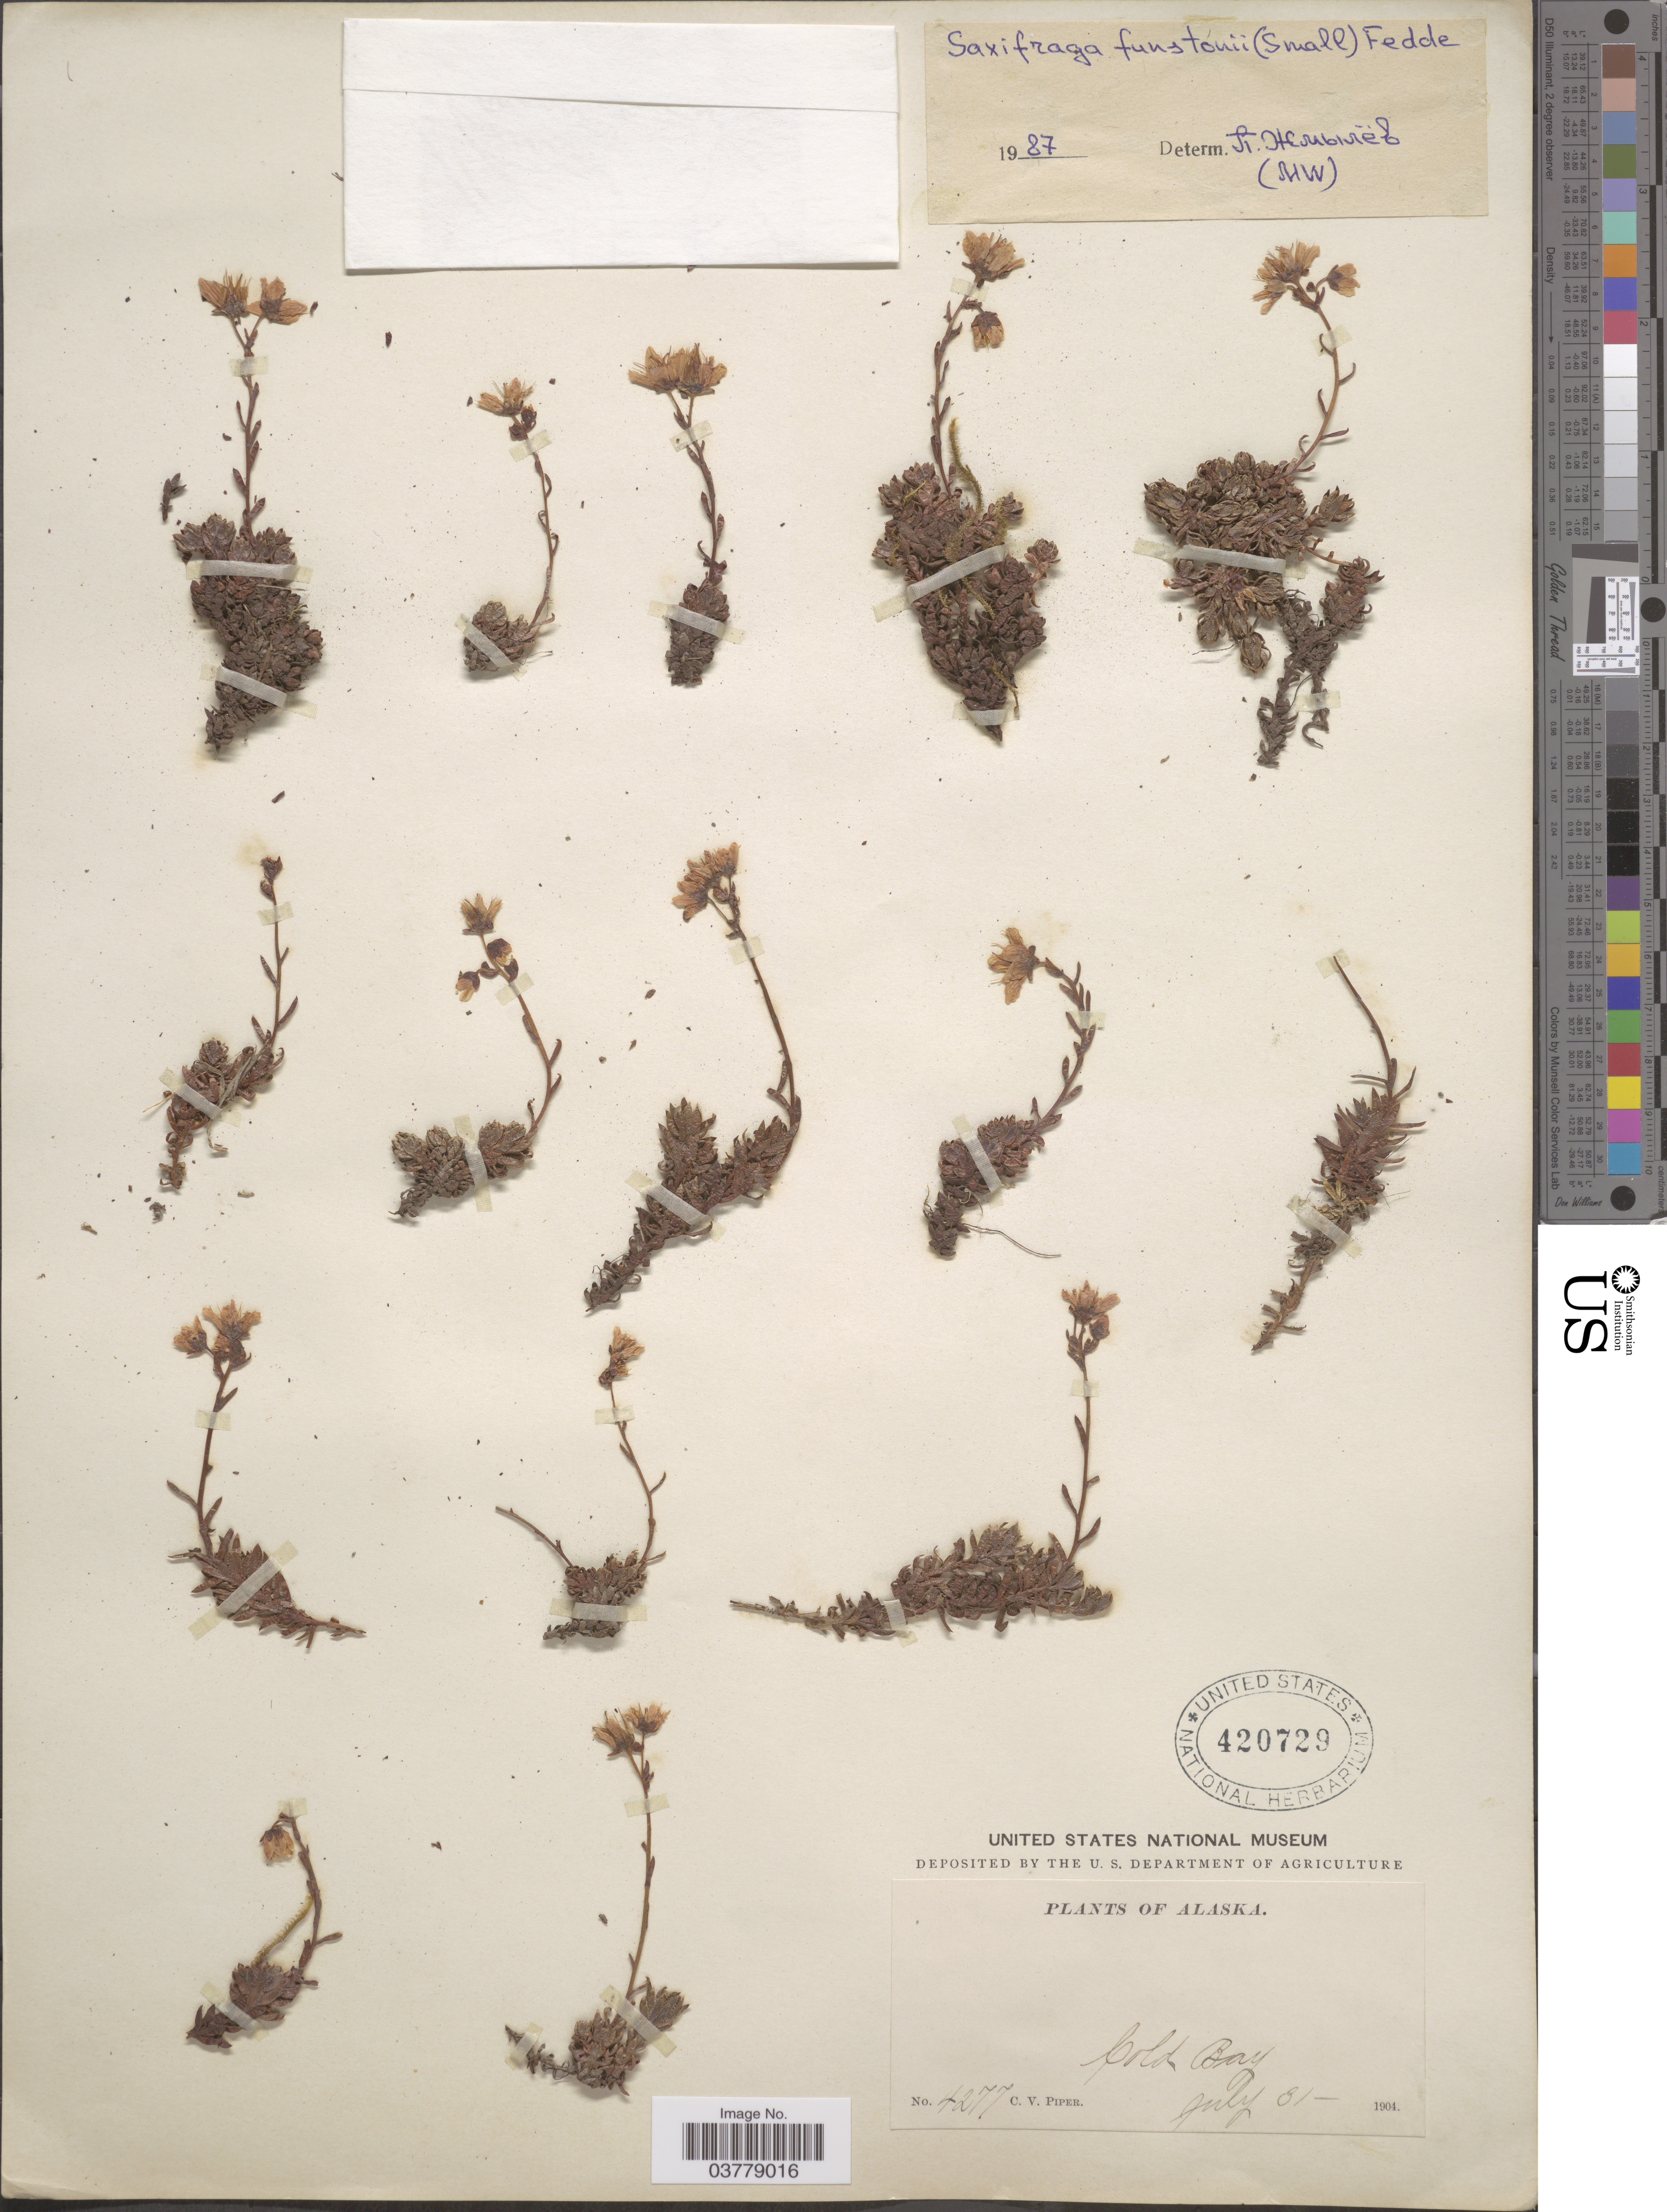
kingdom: Plantae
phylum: Tracheophyta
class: Magnoliopsida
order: Saxifragales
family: Saxifragaceae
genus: Saxifraga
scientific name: Saxifraga bronchialis subsp. funstonii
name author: (Small) Hultén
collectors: C. V. Piper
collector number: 4277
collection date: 1904-07-31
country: United States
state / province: Alaska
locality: Cold Bay.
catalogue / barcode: US 420729